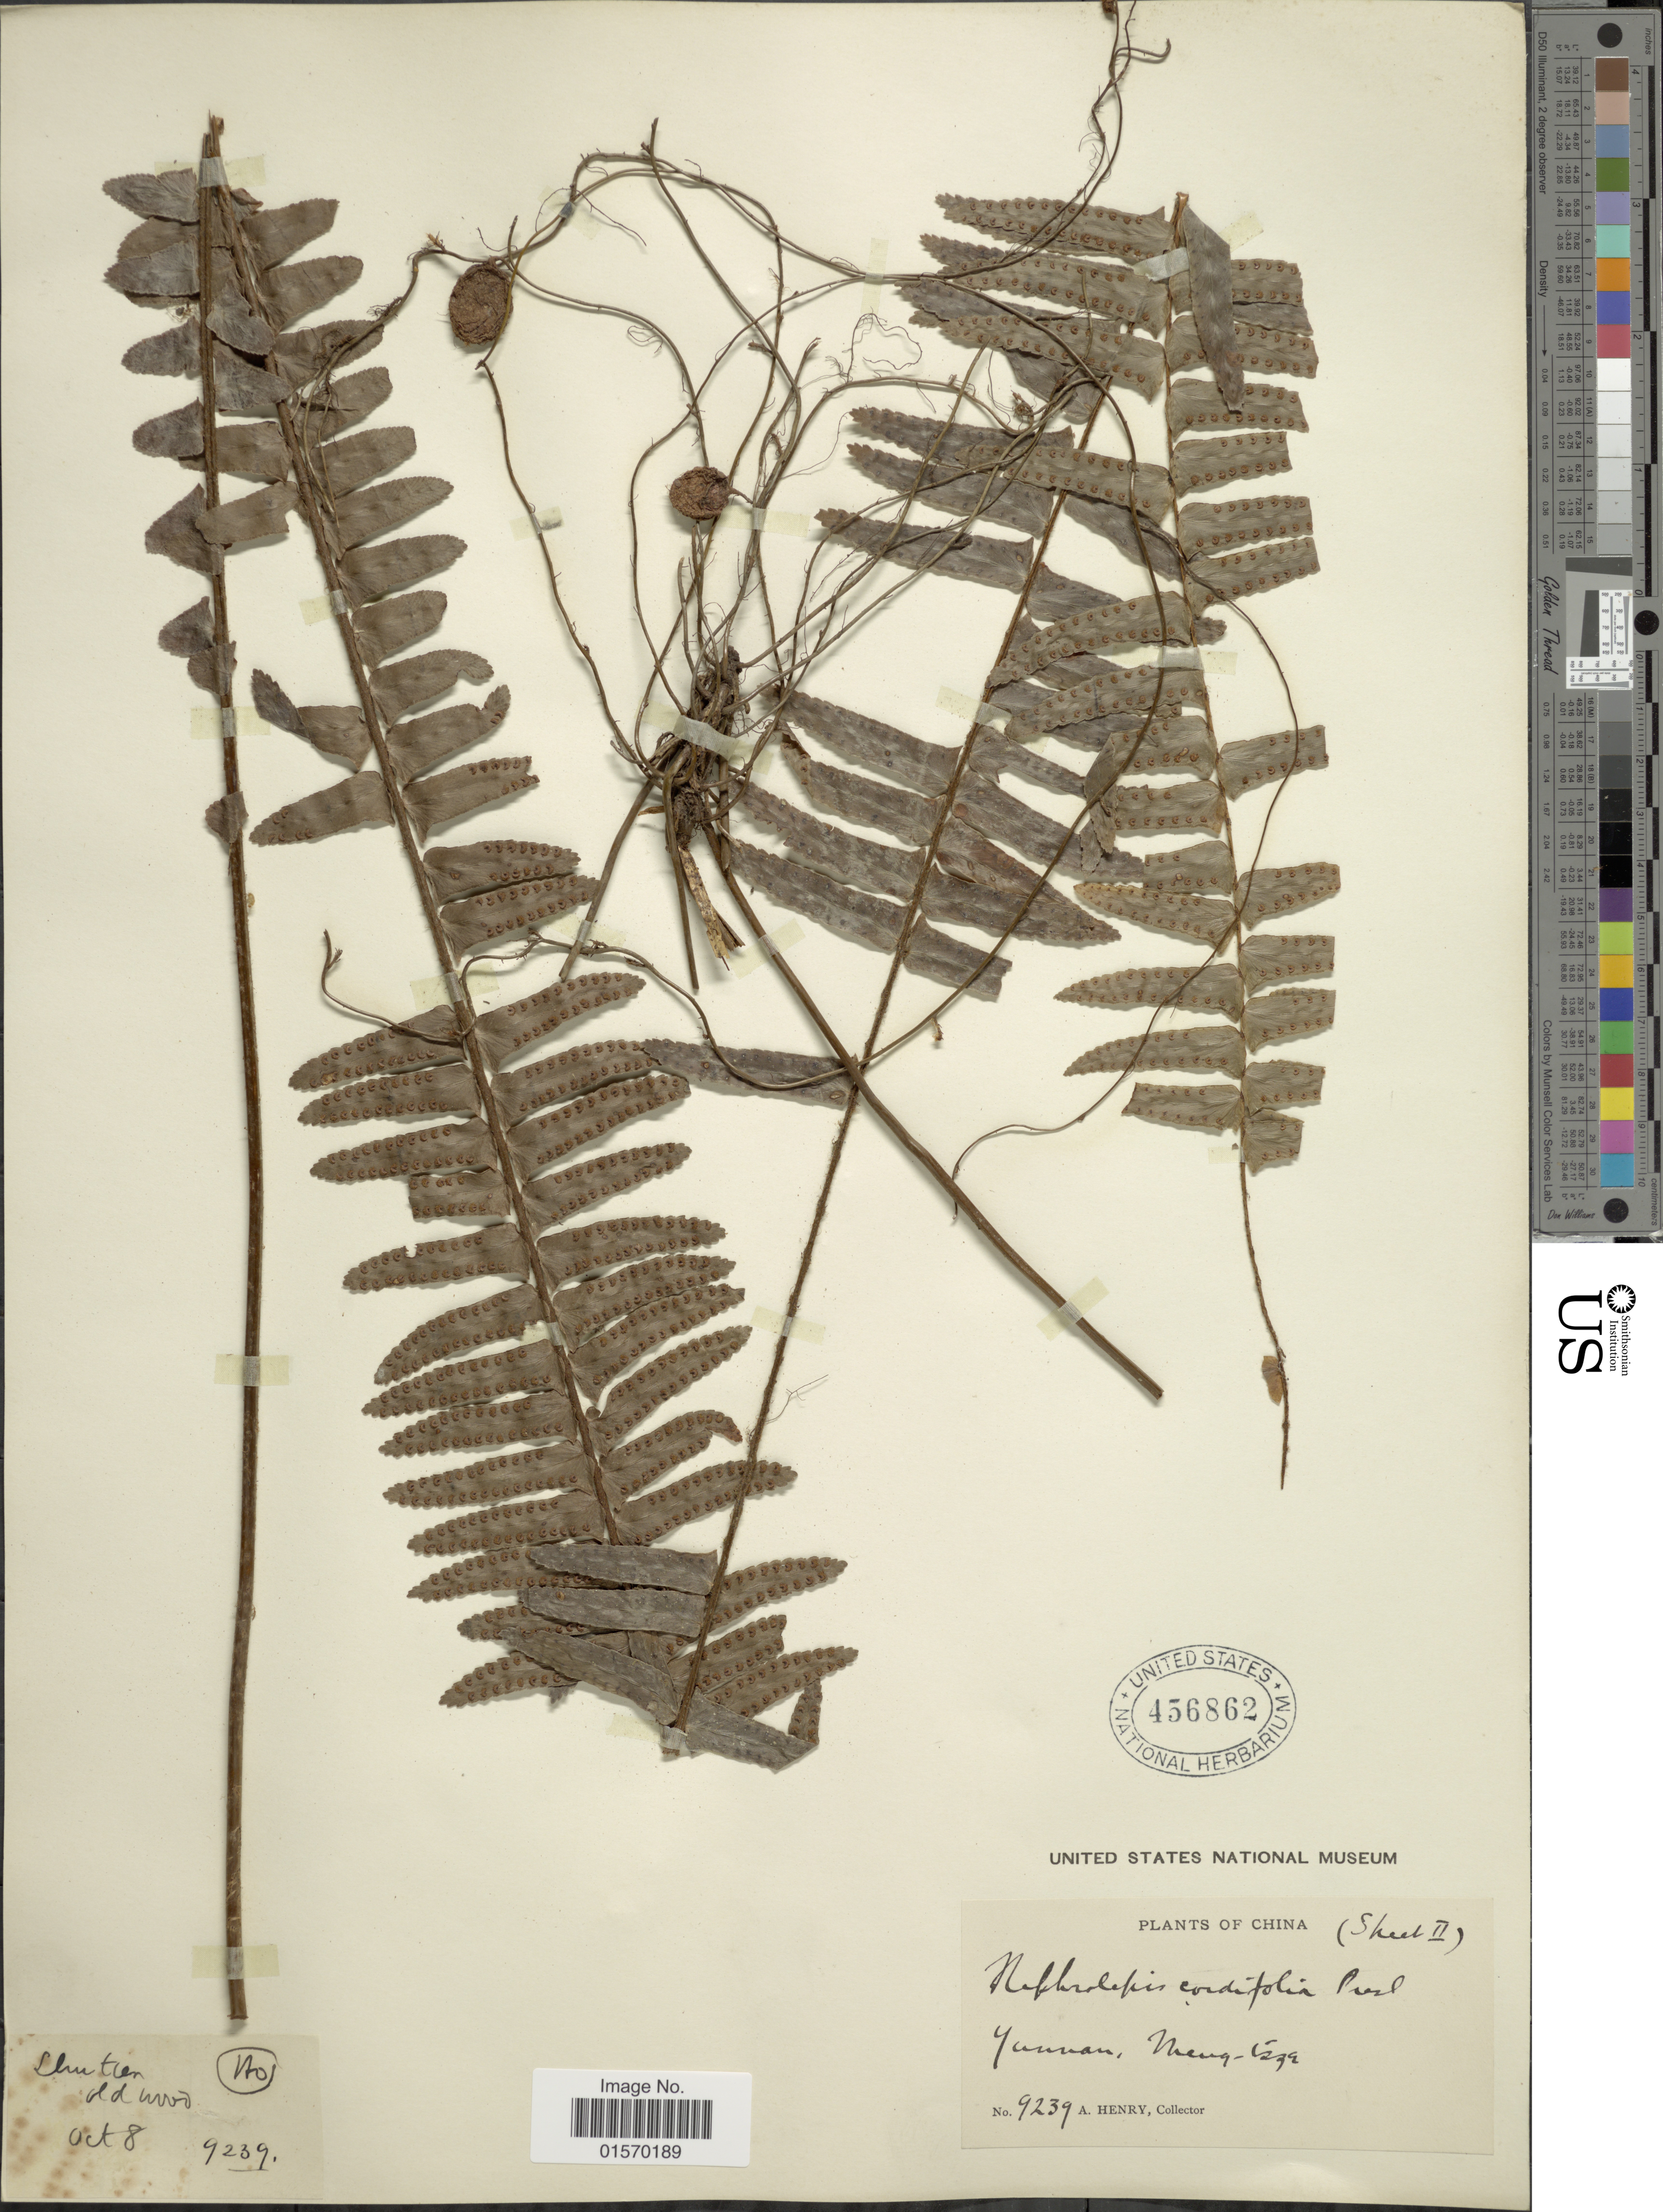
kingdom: Plantae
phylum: Tracheophyta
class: Polypodiopsida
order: Polypodiales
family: Nephrolepidaceae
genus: Nephrolepis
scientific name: Nephrolepis cordifolia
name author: (L.) C. Presl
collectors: A. Henry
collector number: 9239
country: China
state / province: Yunnan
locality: Meng-tsze. Shu tien, old wood. Ho.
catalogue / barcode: US 456862